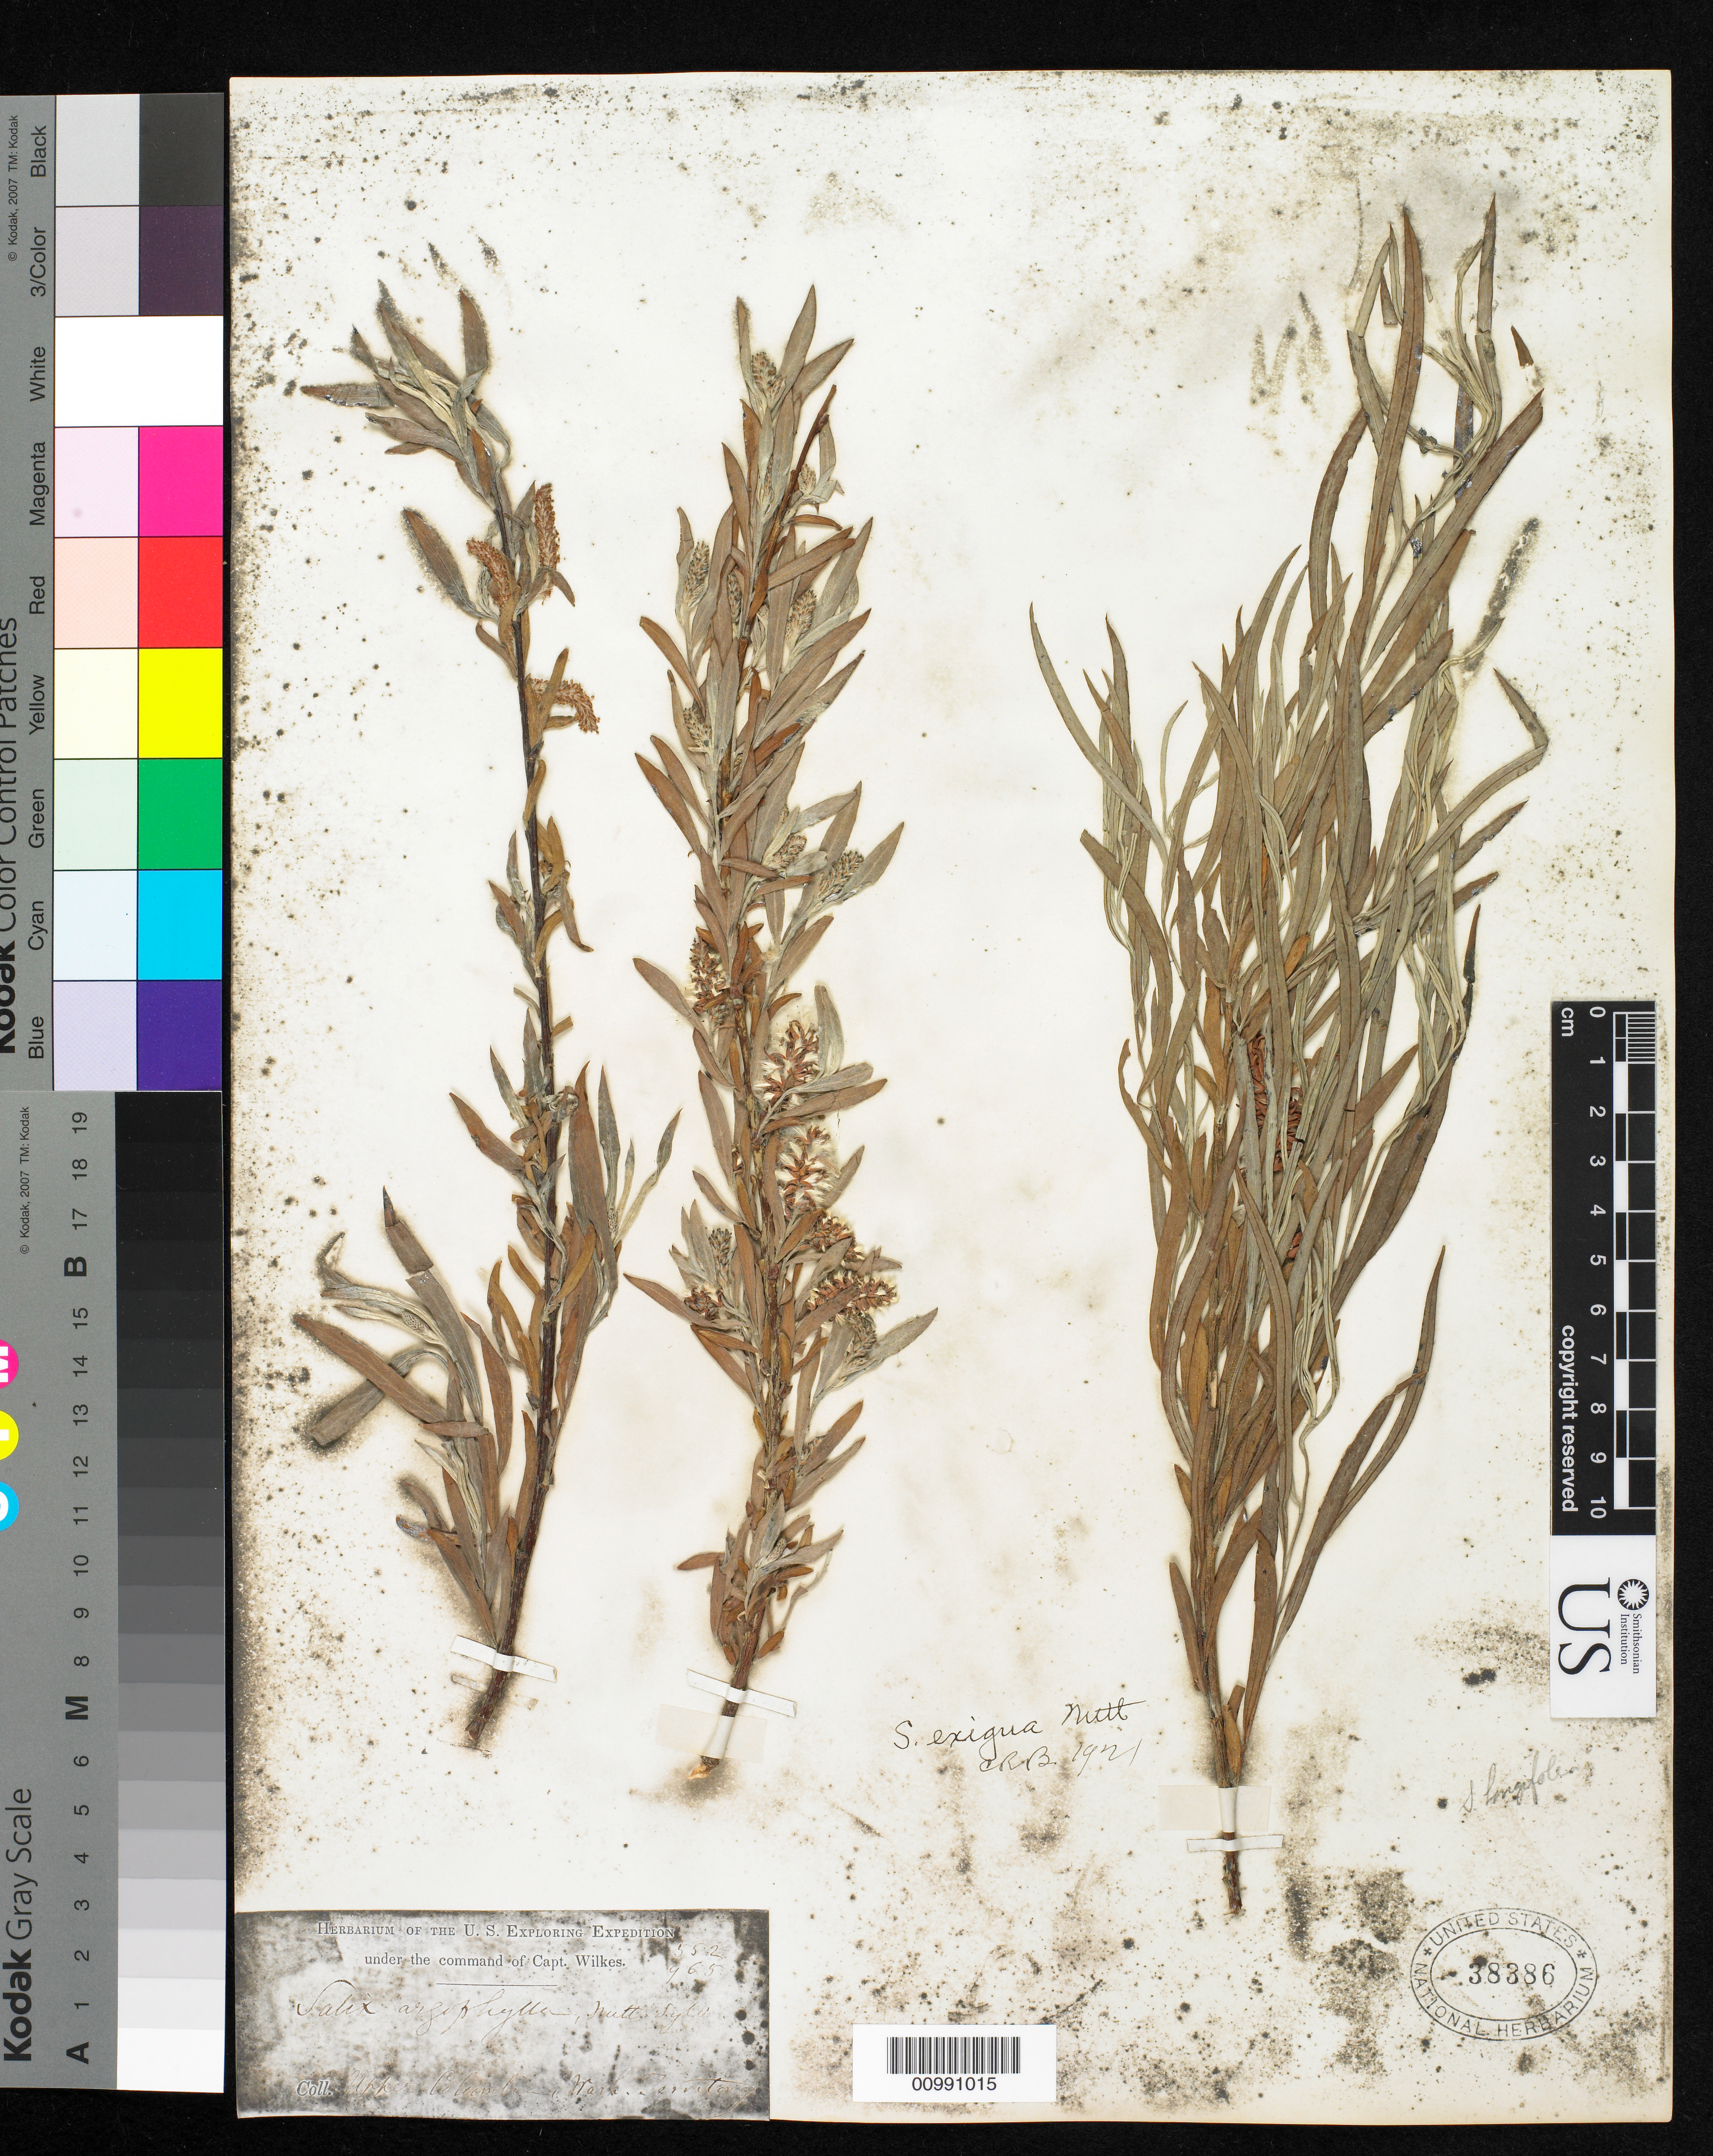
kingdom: Plantae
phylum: Tracheophyta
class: Magnoliopsida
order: Malpighiales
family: Salicaceae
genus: Salix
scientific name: Salix exigua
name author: Nutt.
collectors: Wilkes Explor. Exped.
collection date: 1838/1842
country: United States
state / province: Washington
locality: Upper Colombia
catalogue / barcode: US 38386